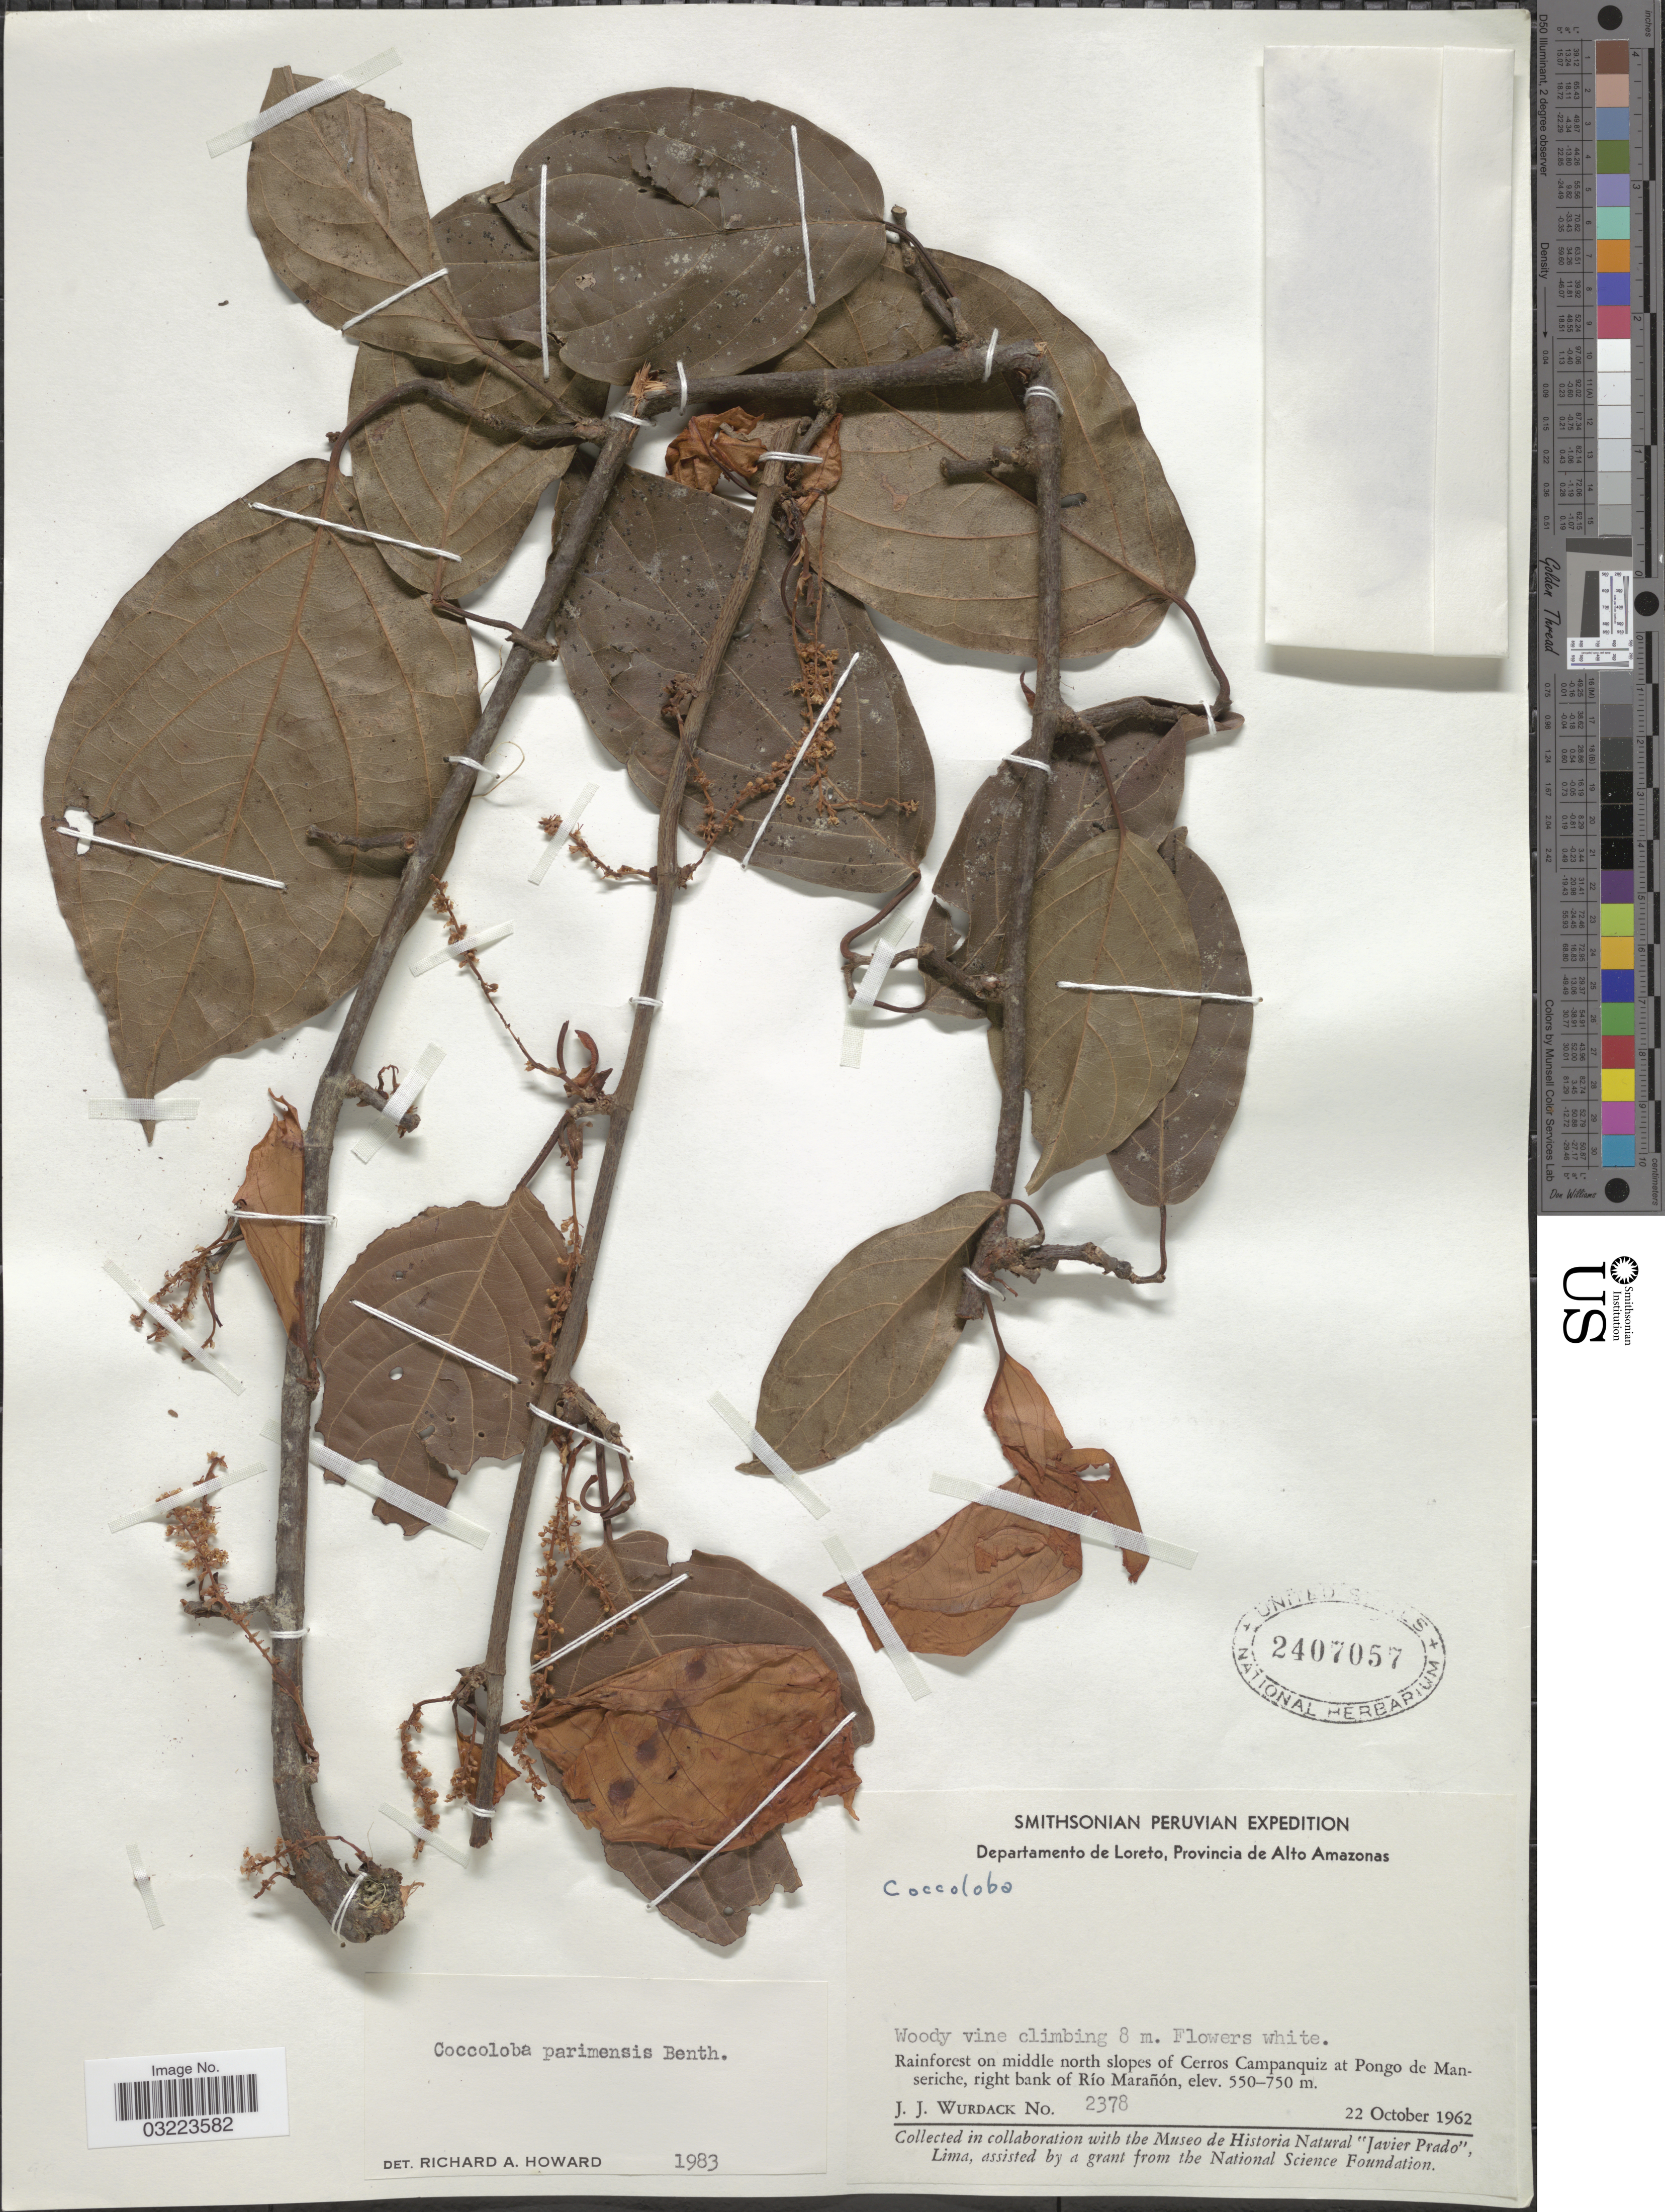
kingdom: Plantae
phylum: Tracheophyta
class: Magnoliopsida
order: Caryophyllales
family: Polygonaceae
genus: Coccoloba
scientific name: Coccoloba parimensis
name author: Benth.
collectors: J. J. Wurdack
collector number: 2378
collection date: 1962-10-22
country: Peru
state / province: Loreto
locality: Departamento de Loreto, Provincia de Alto Amazonas. Rainforest on middle north slopes of Cerros Campanquiz at Pongo de Manseriche, right bank of Río Marañon.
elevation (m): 550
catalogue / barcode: US 2407057